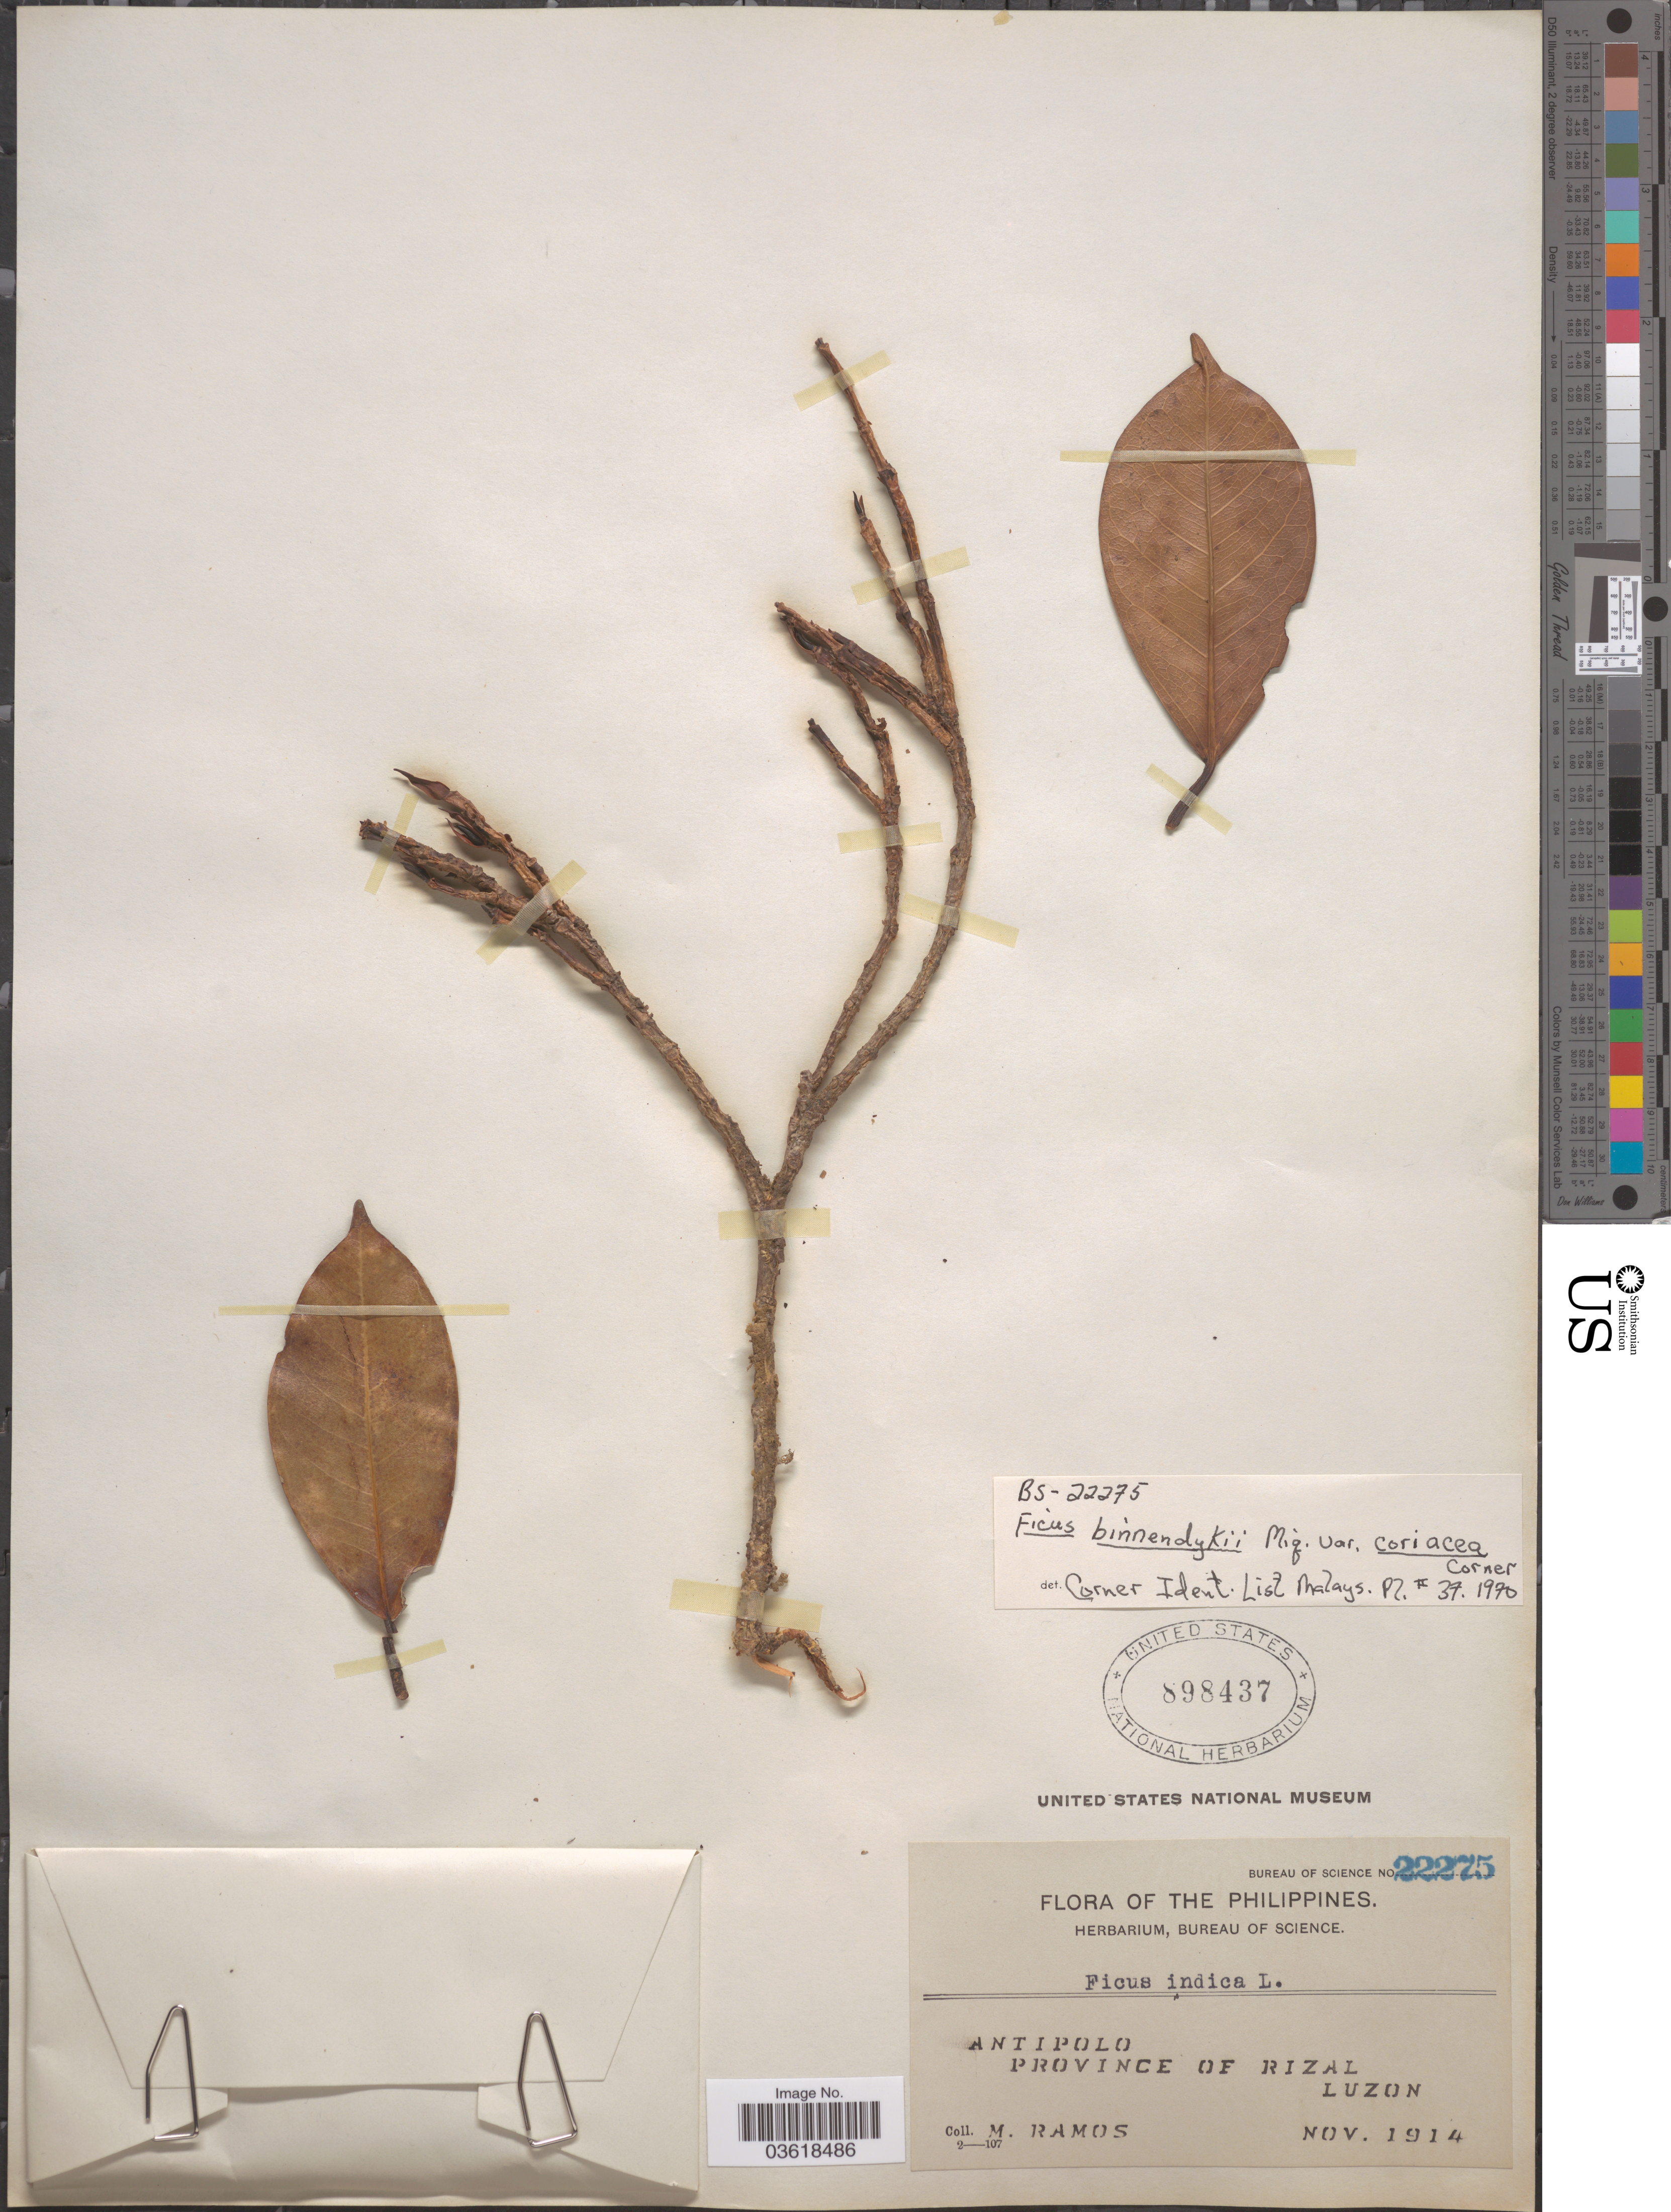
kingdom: Plantae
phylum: Tracheophyta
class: Magnoliopsida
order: Rosales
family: Moraceae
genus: Ficus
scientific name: Ficus binnendijkii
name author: Miq.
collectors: M. Ramos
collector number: Bureau of Science 22275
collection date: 1914-11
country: Philippines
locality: Antipolo. Province of Rizal. Luzon.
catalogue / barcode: US 898437